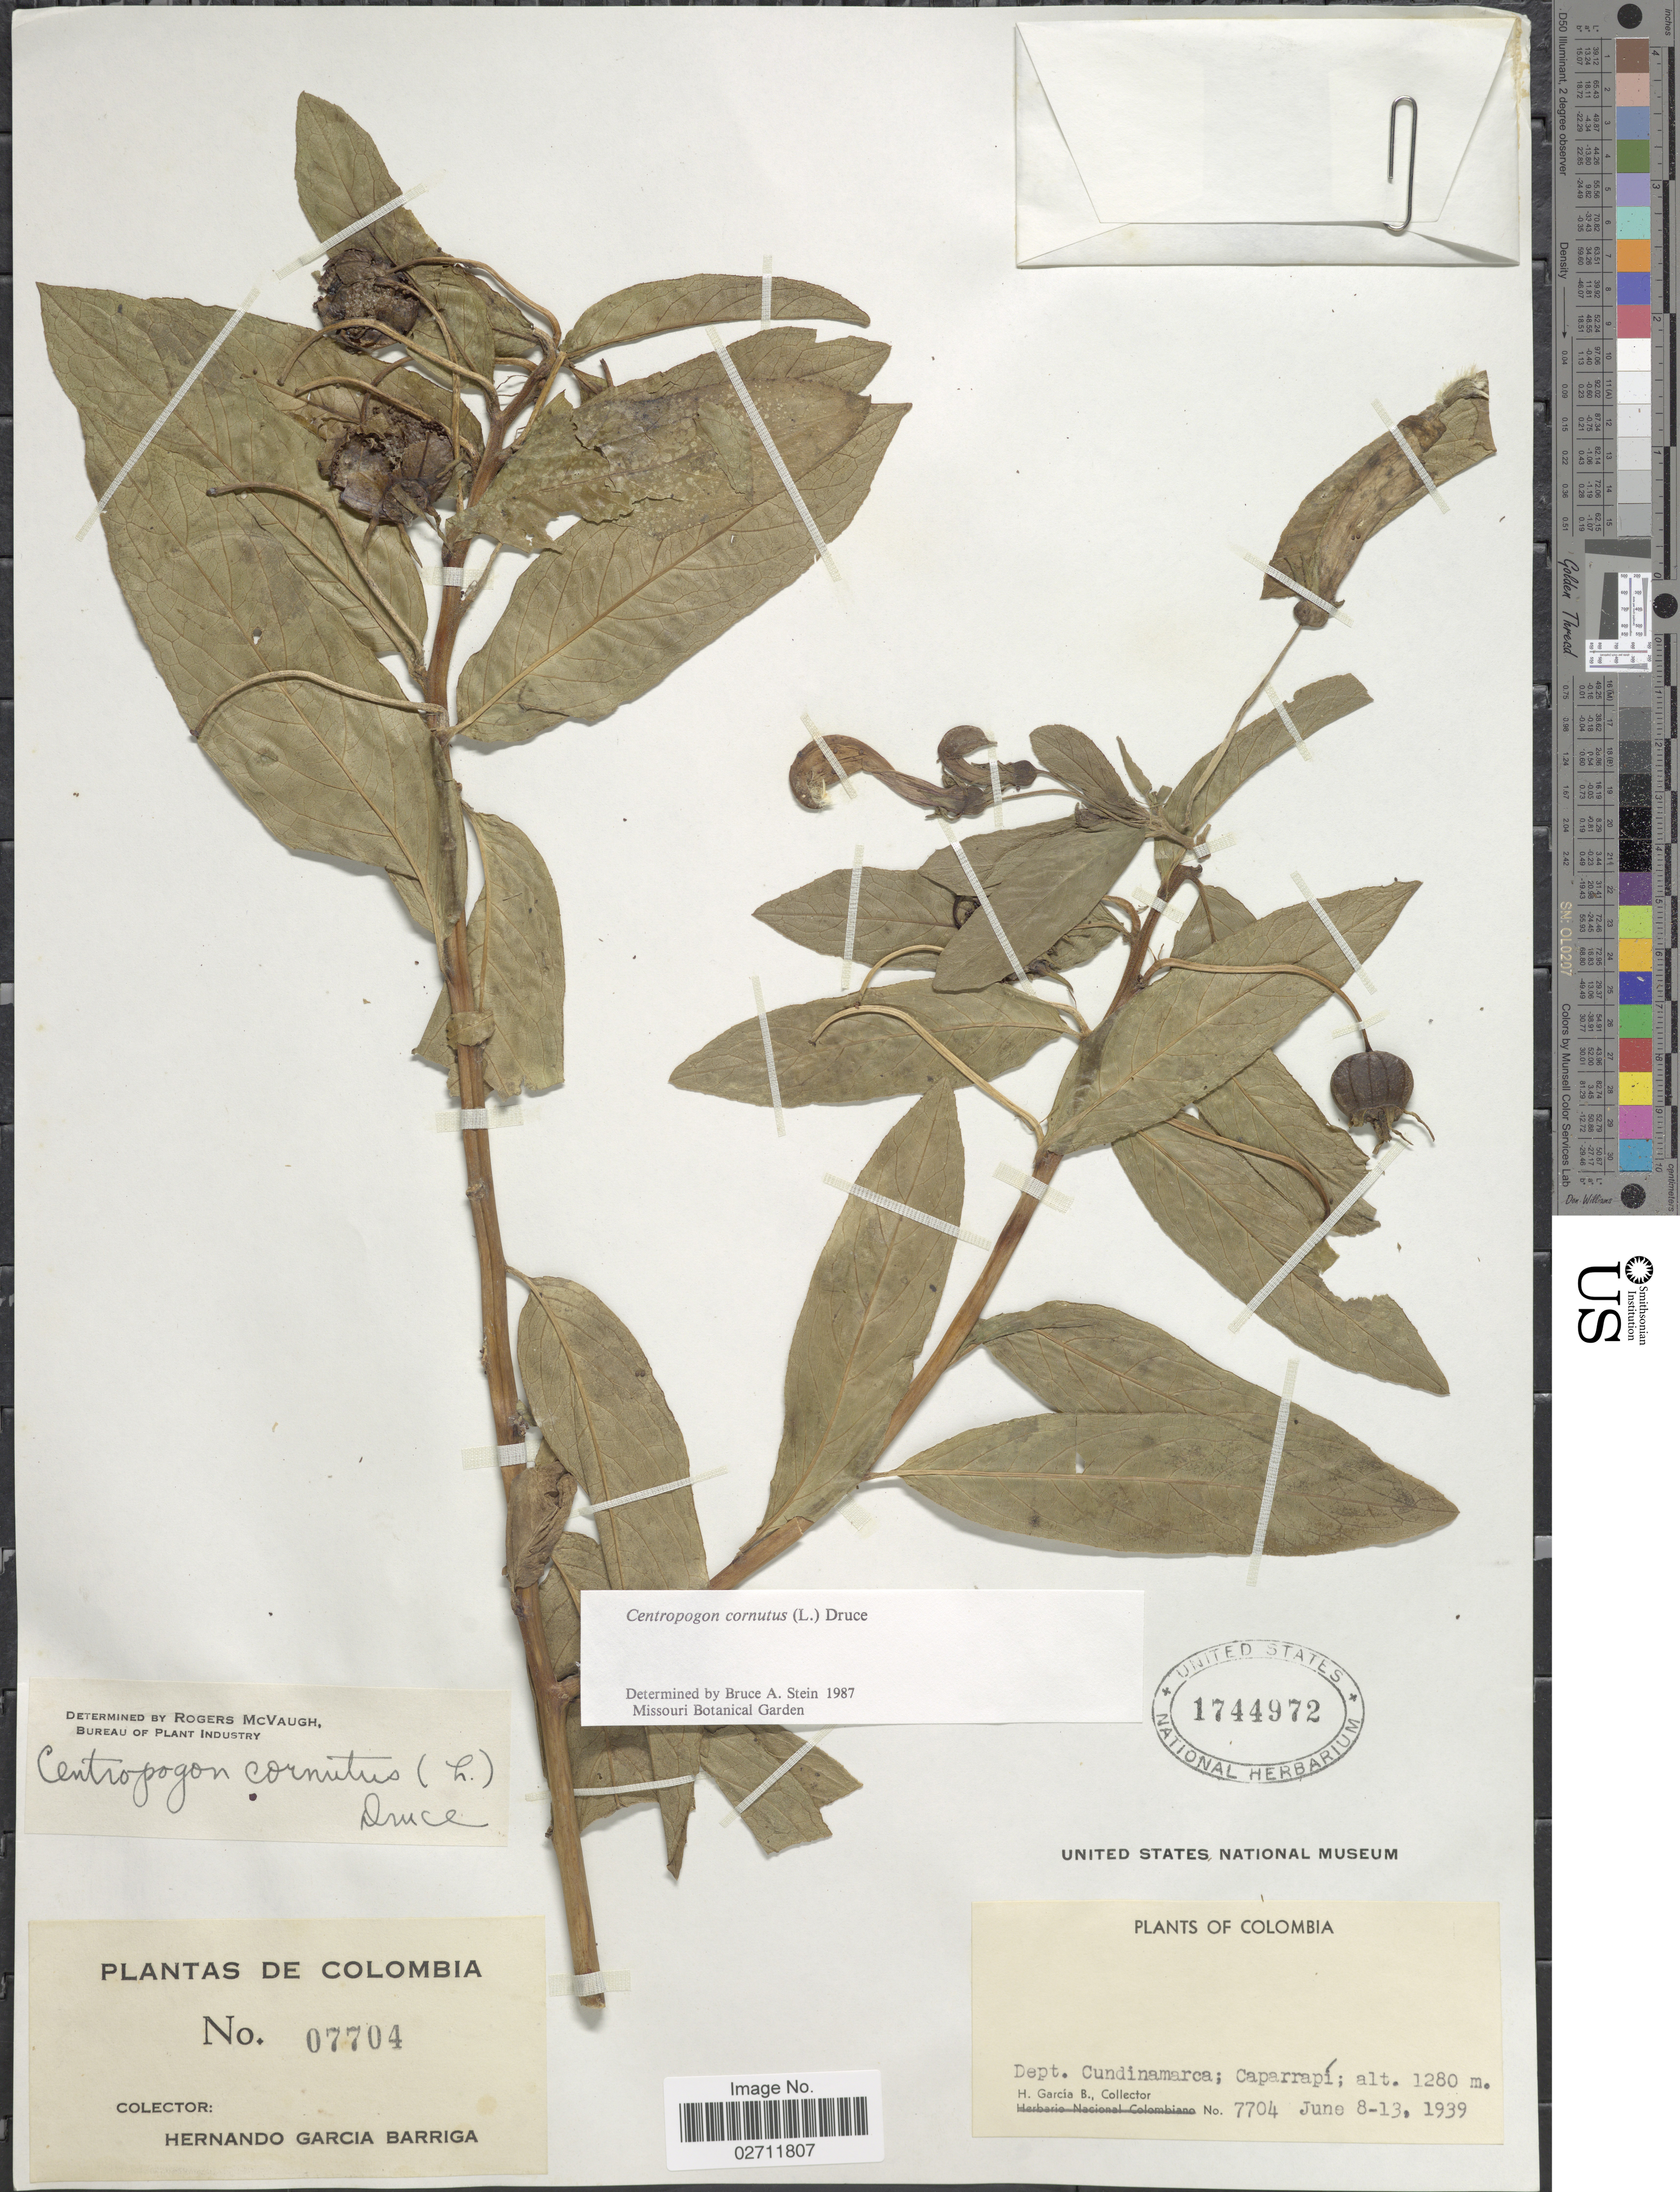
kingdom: Plantae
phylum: Tracheophyta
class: Magnoliopsida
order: Asterales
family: Campanulaceae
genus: Centropogon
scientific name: Centropogon cornutus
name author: (L.) Druce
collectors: H. García Barriga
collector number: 7704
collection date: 1939-06-08/1939-06-13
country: Colombia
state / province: Cundinamarca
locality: Caparrapi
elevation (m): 1280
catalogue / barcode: US 1744972